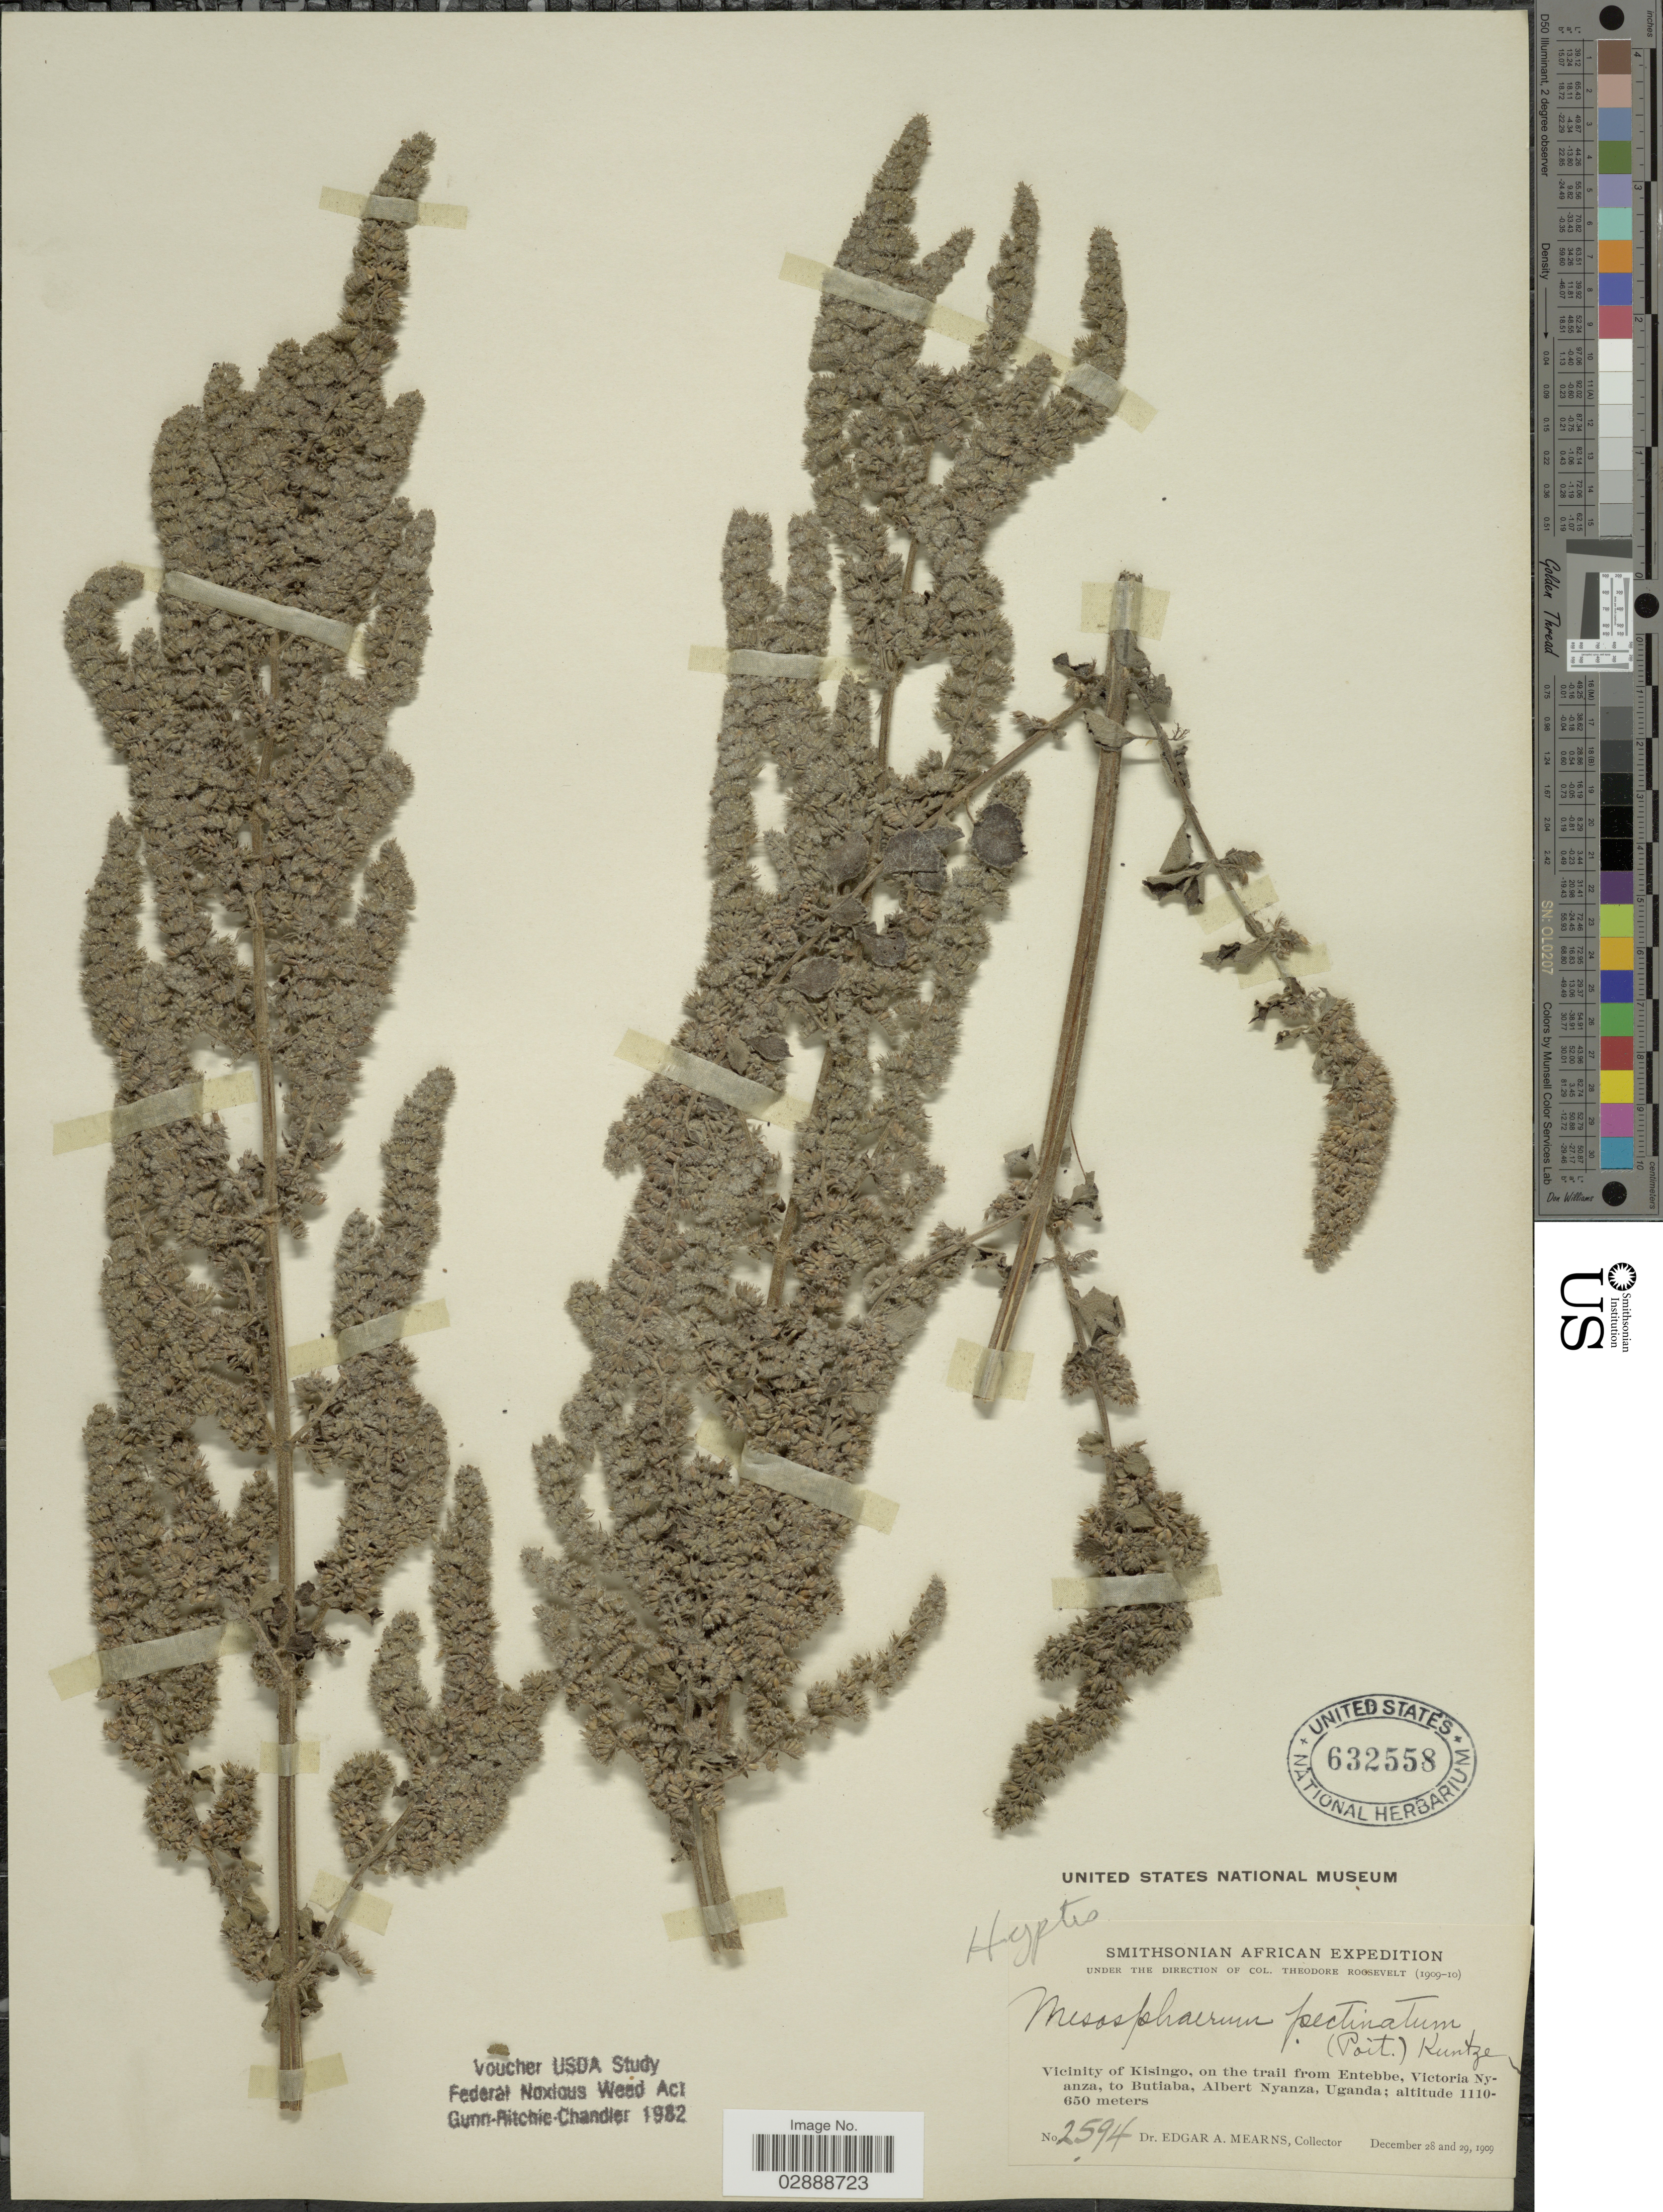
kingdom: Plantae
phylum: Tracheophyta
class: Magnoliopsida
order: Lamiales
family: Lamiaceae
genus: Mesosphaerum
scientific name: Mesosphaerum pectinatum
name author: (L.) Kuntze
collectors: E. A. Mearns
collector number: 2594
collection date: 1909-12-28/1909-12-29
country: Uganda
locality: Vicinity of Kisingo, on the trail from Entebbe, Victoria Nyanza, to Butiaba, Albert Nyanza.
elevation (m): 650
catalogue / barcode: US 632558